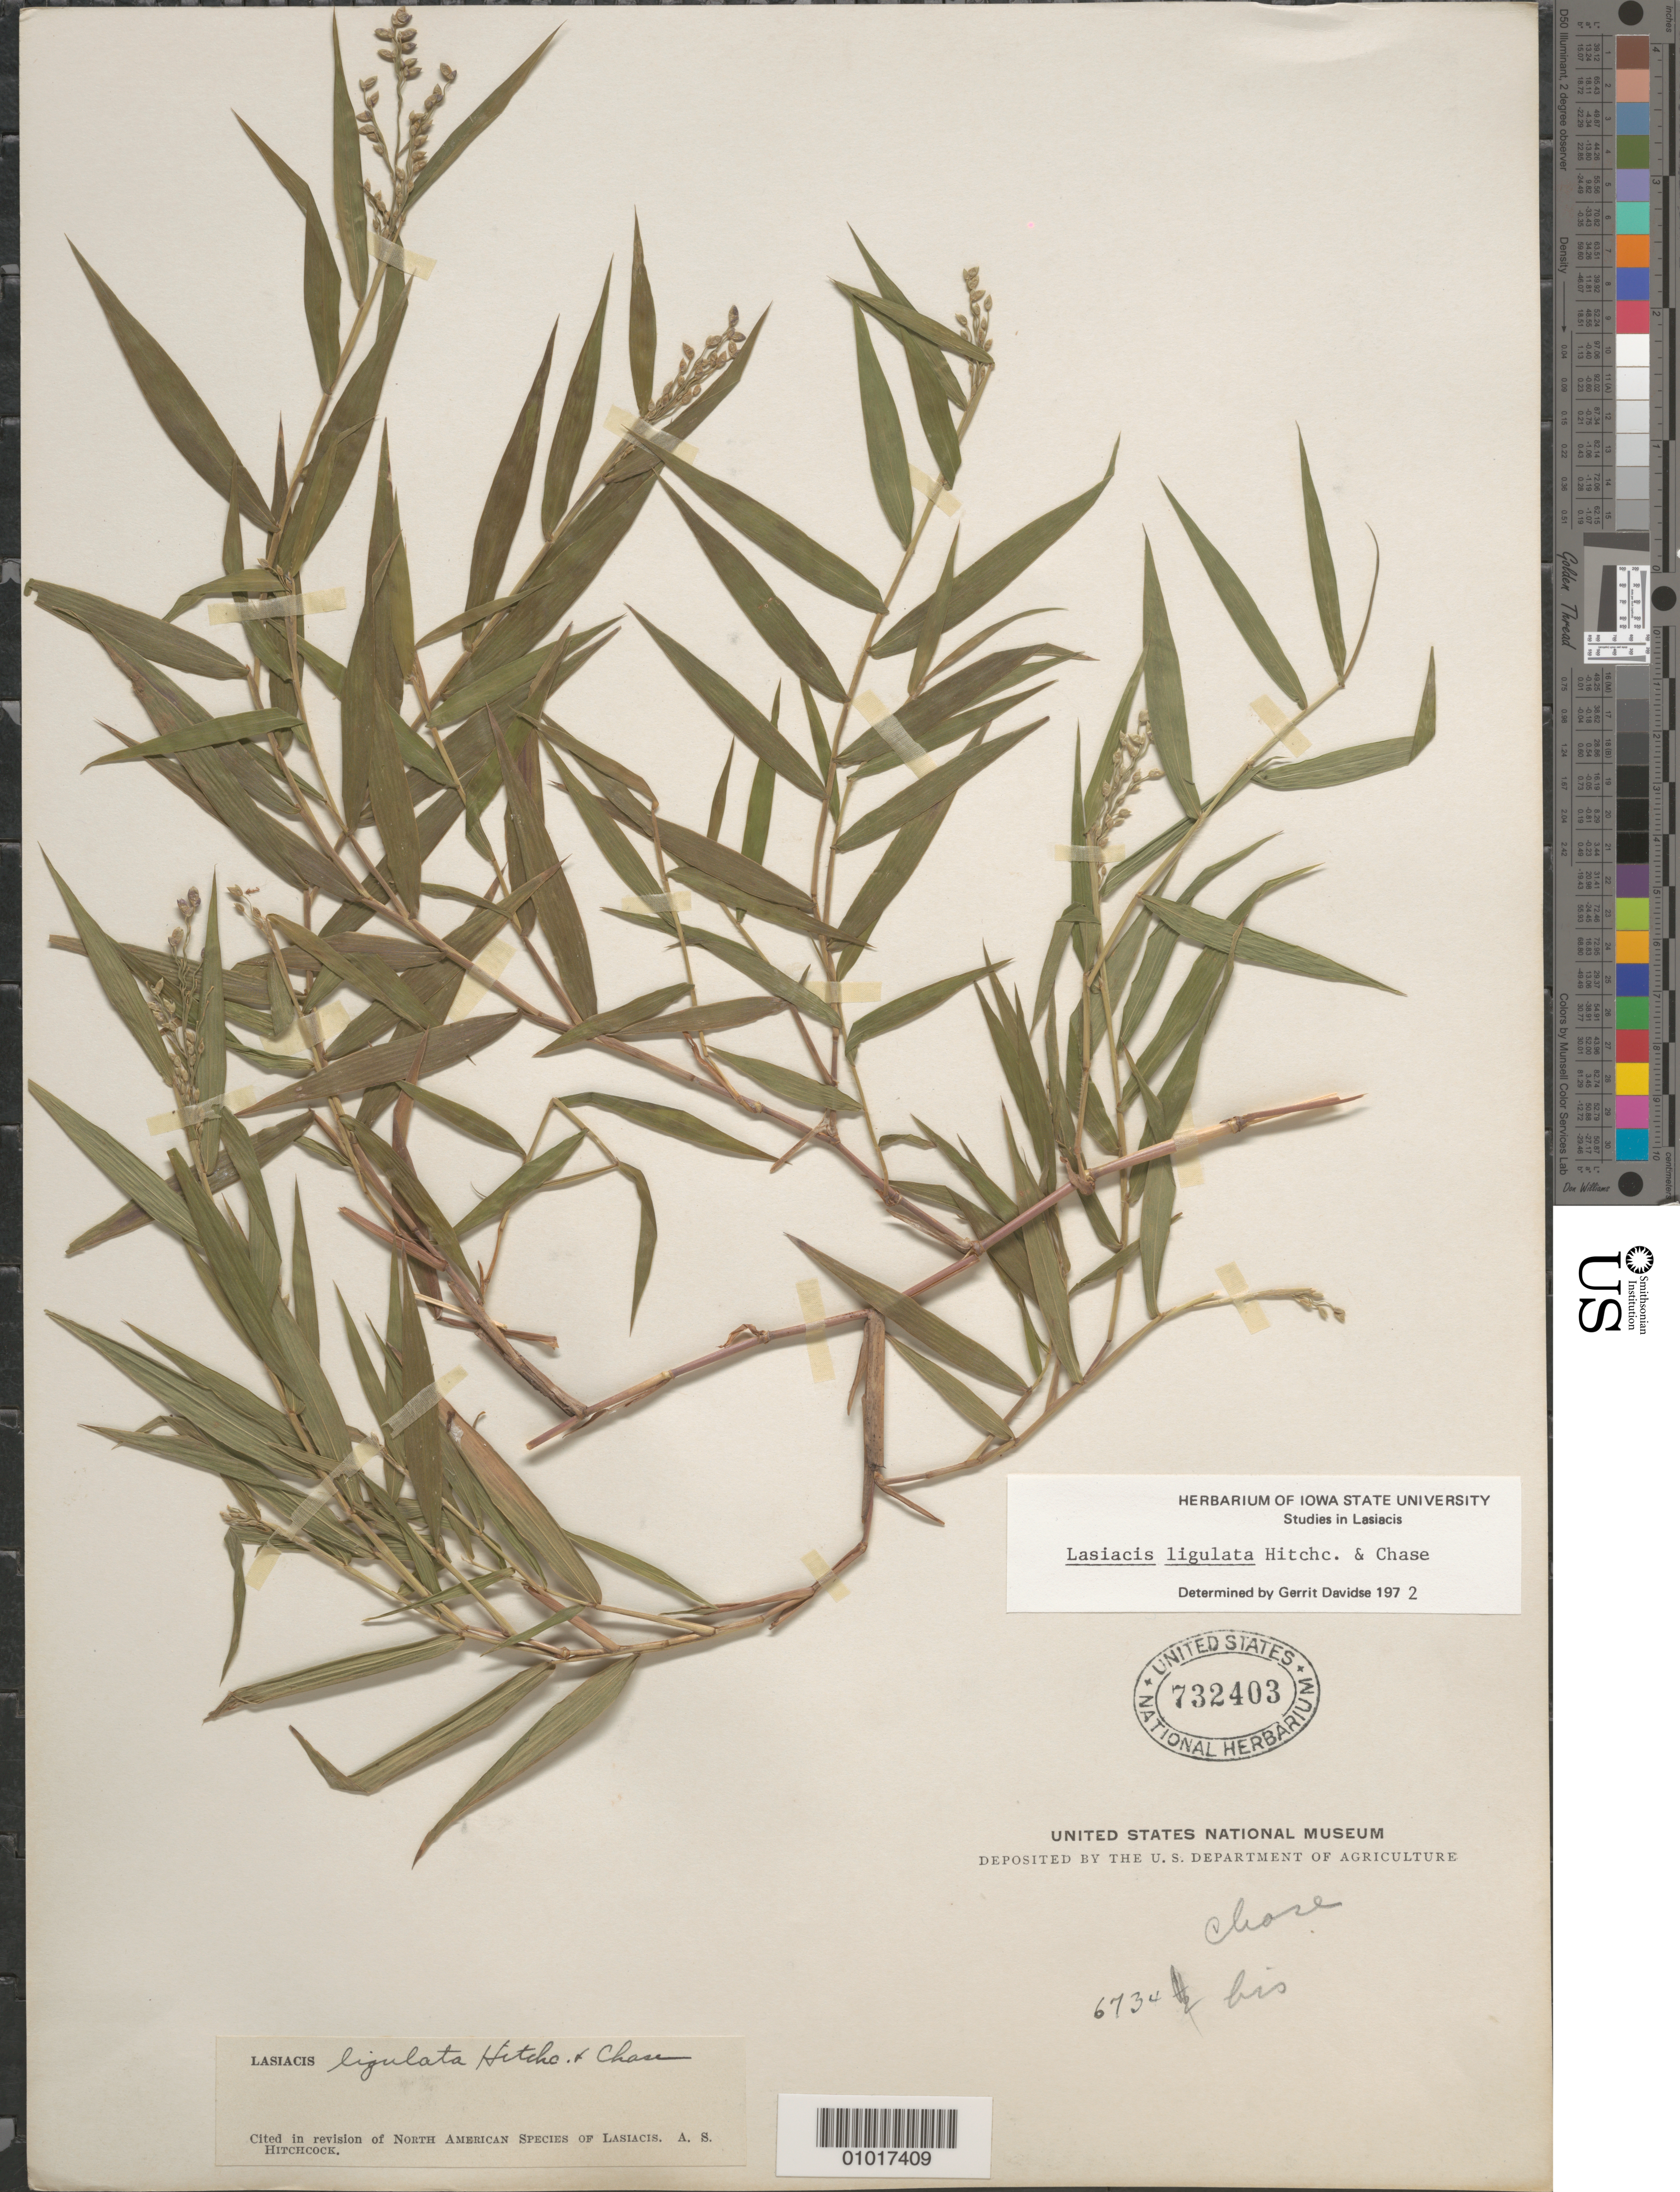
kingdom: Plantae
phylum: Tracheophyta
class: Liliopsida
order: Poales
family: Poaceae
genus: Lasiacis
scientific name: Lasiacis ligulata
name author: Hitchc. & Chase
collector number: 6734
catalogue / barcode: US 732403